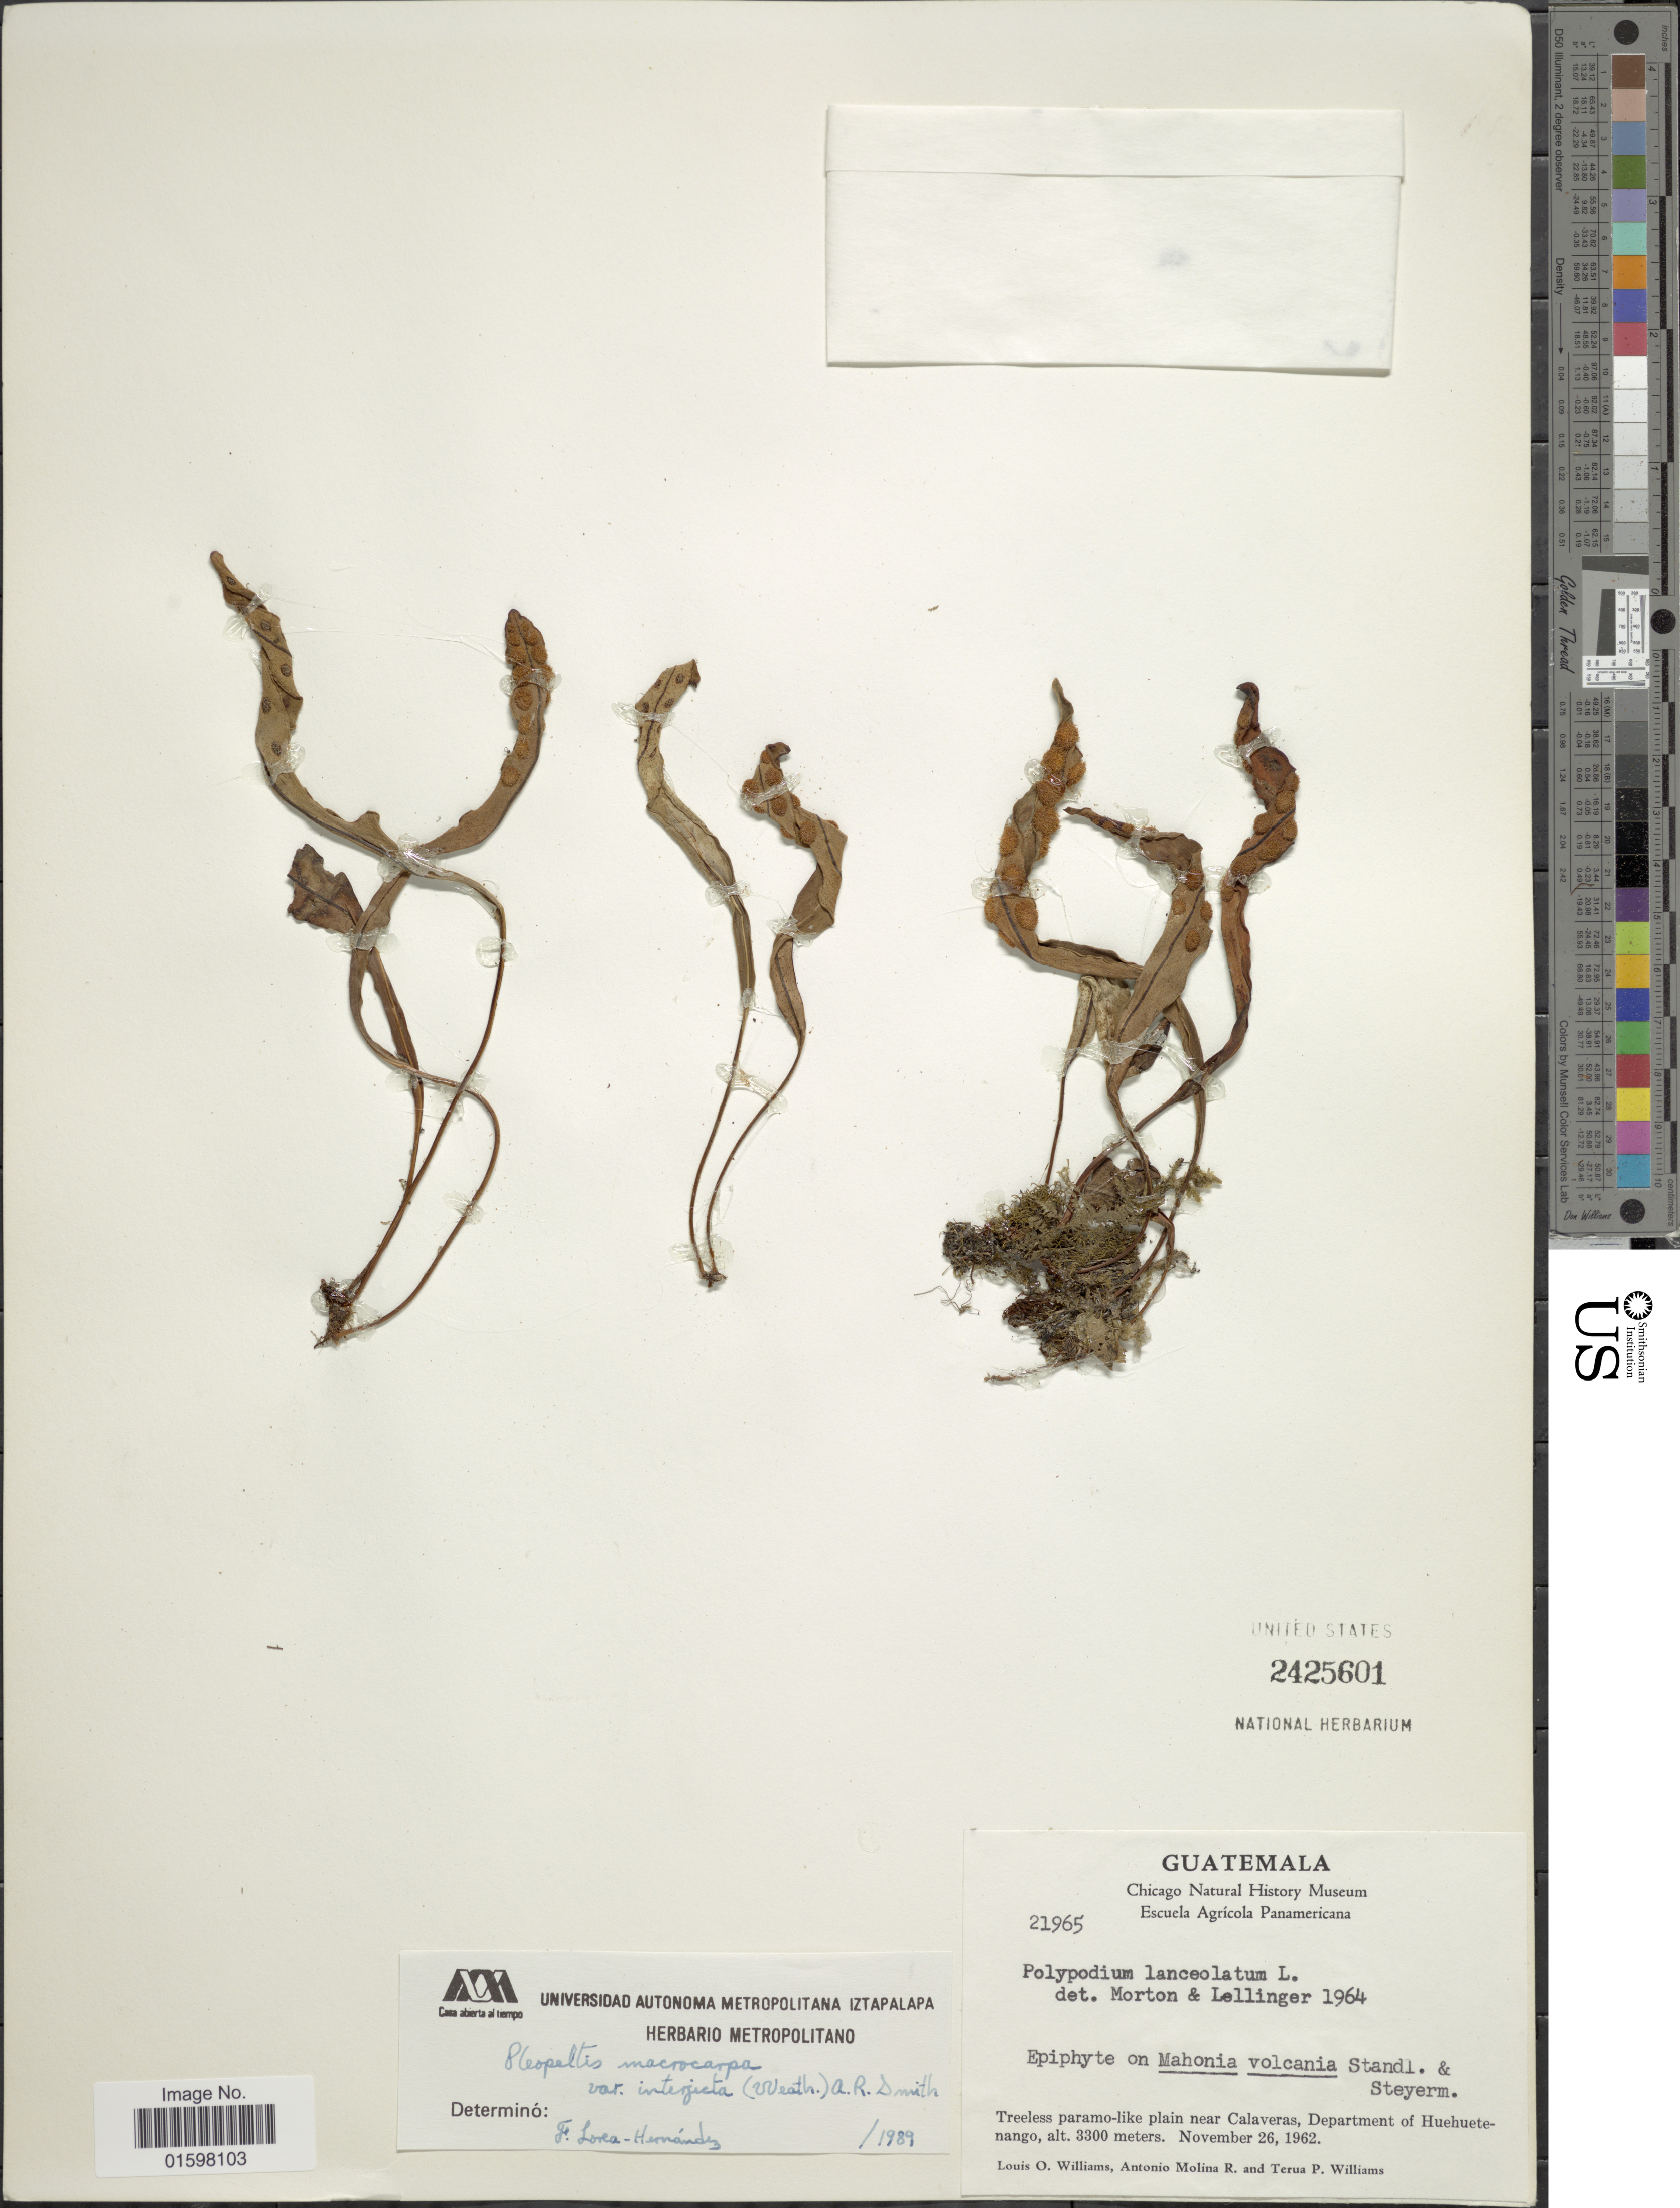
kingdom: Plantae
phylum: Tracheophyta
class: Polypodiopsida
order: Polypodiales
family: Polypodiaceae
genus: Pleopeltis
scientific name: Pleopeltis peltata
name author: Scort.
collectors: L. O. Williams, A. Molina & T. P. Williams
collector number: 21965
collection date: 1962-11-26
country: Guatemala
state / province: Huehuetenango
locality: Treeless paramo-like plain near Calaveras, Department of Huehuetenango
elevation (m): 3300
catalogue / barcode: US 2425601